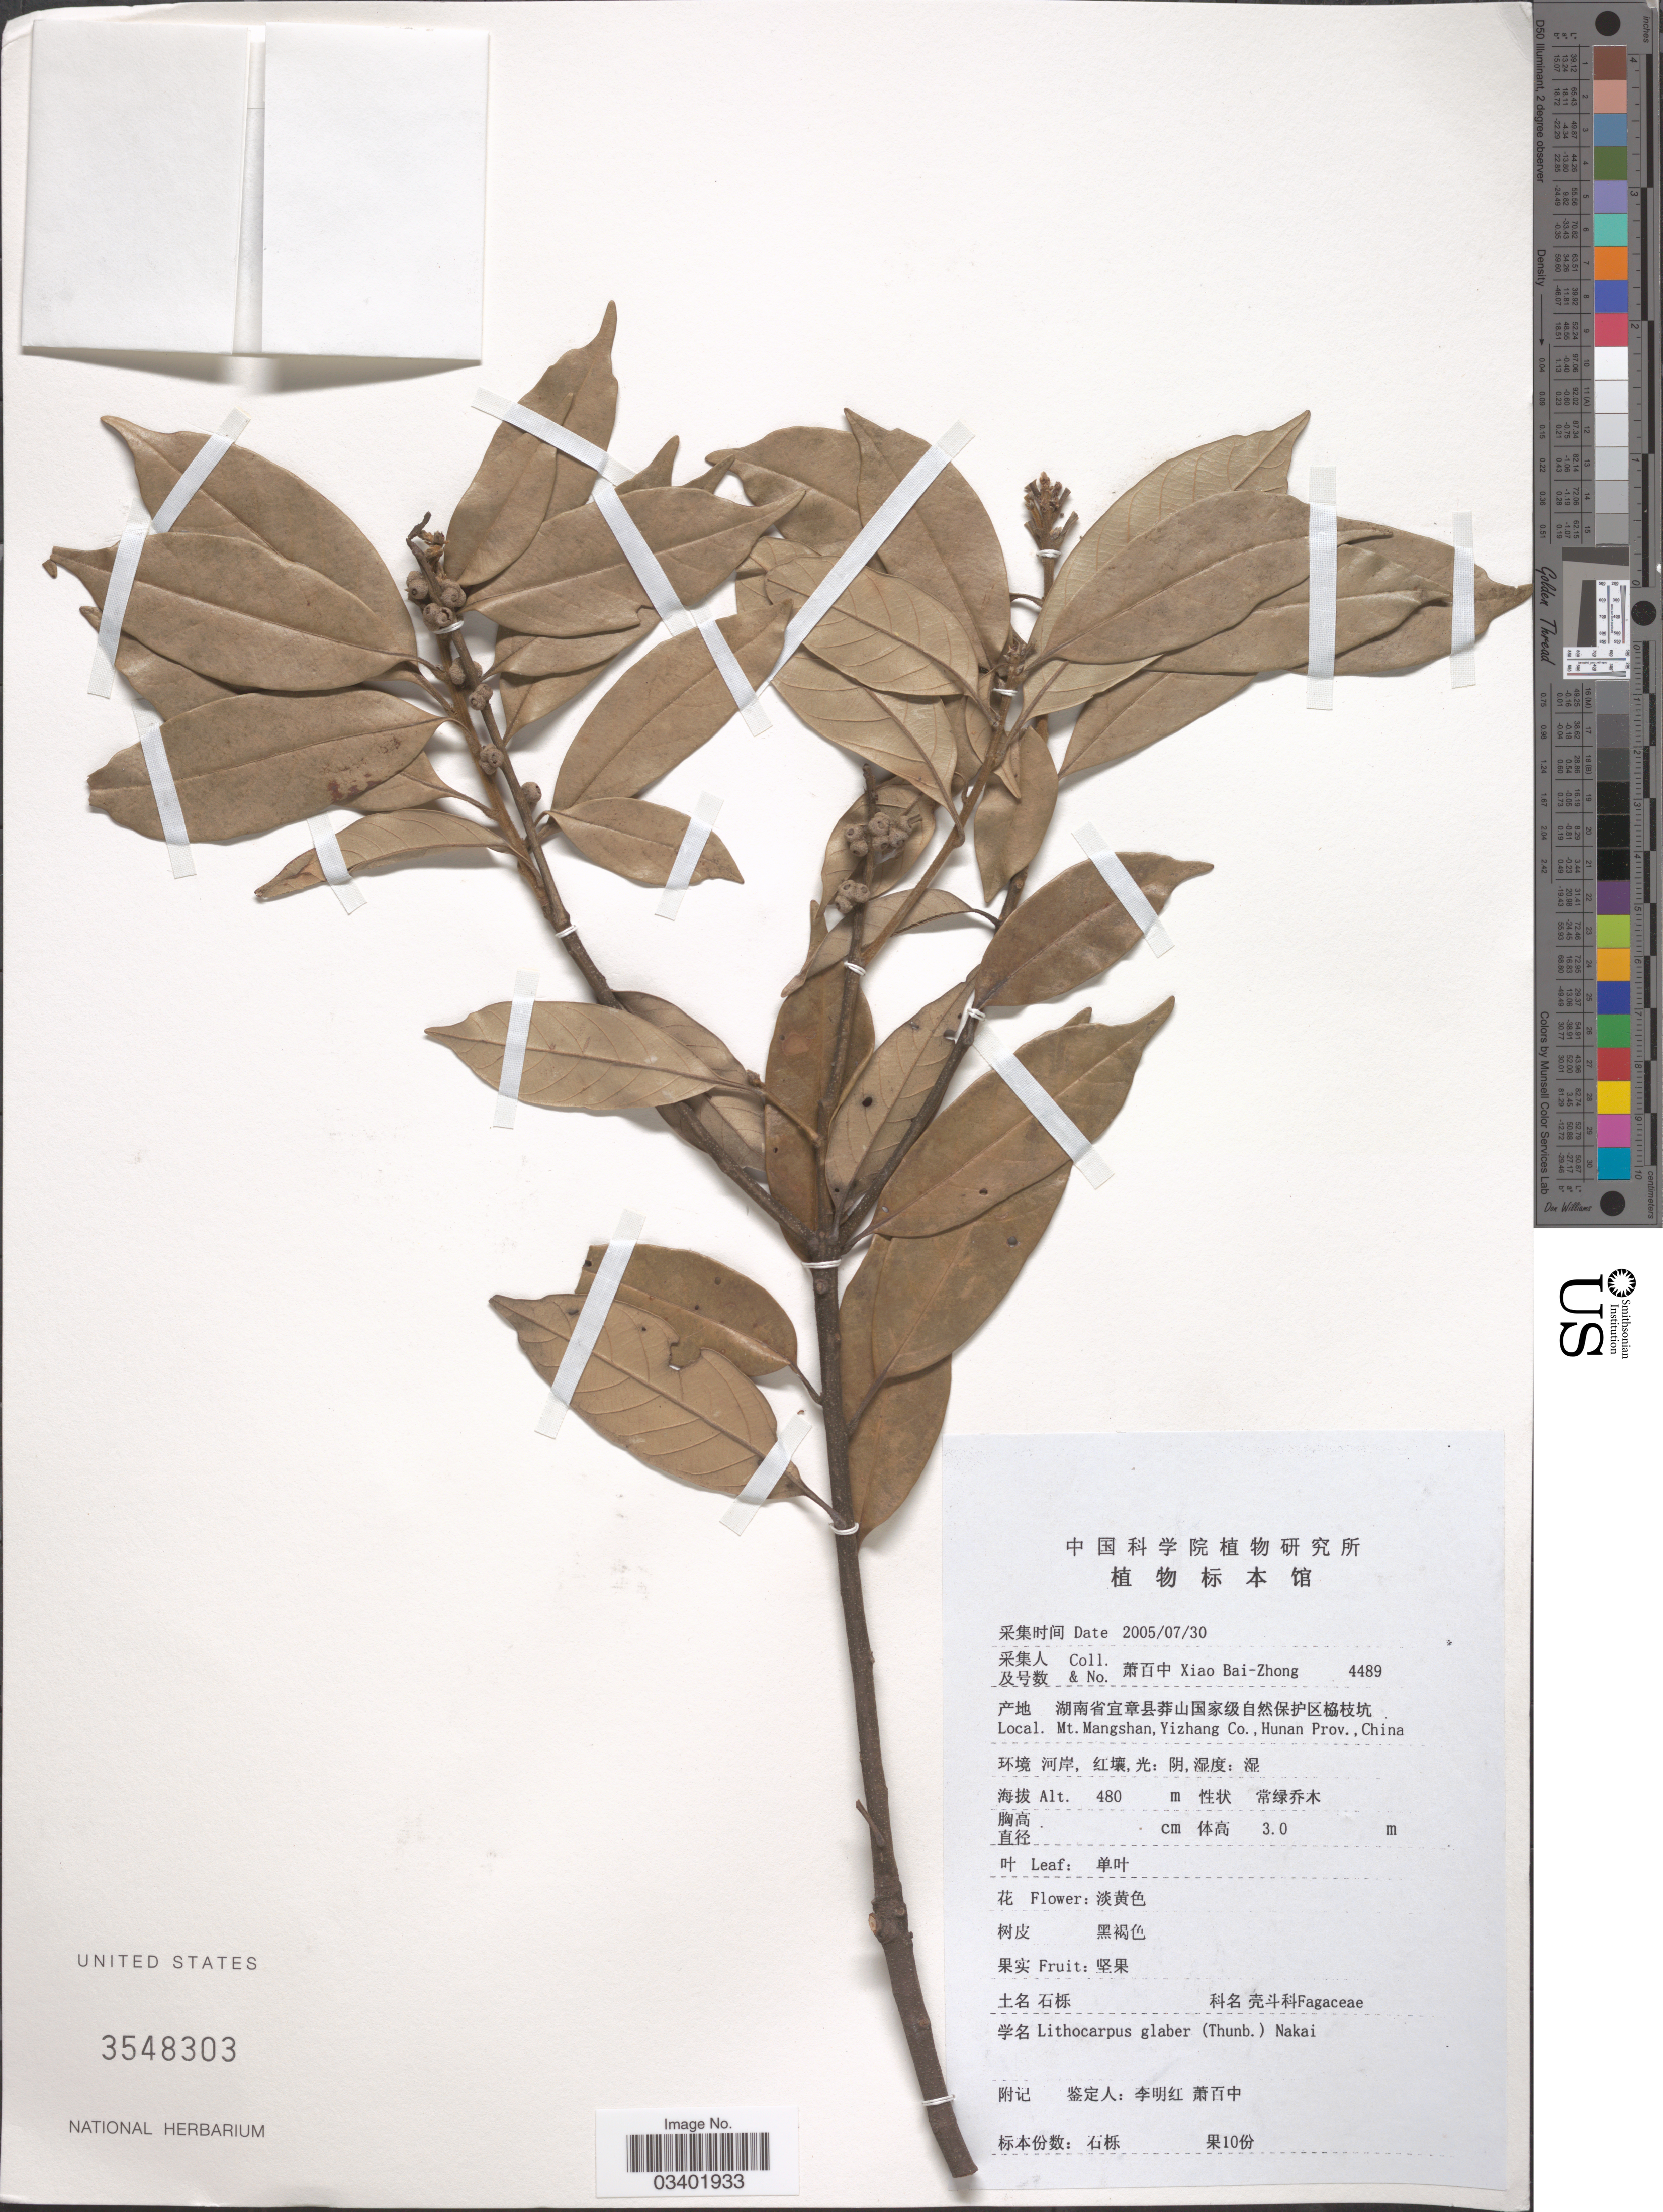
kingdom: Plantae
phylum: Tracheophyta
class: Magnoliopsida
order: Fagales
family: Fagaceae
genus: Lithocarpus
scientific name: Lithocarpus glaber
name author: (Thunb.) Nakai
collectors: B. Z. Xiao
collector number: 4489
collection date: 2005-07-30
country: China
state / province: Hunan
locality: Mt. Mangshan, Yizhang Co.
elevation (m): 480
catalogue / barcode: US 3548303